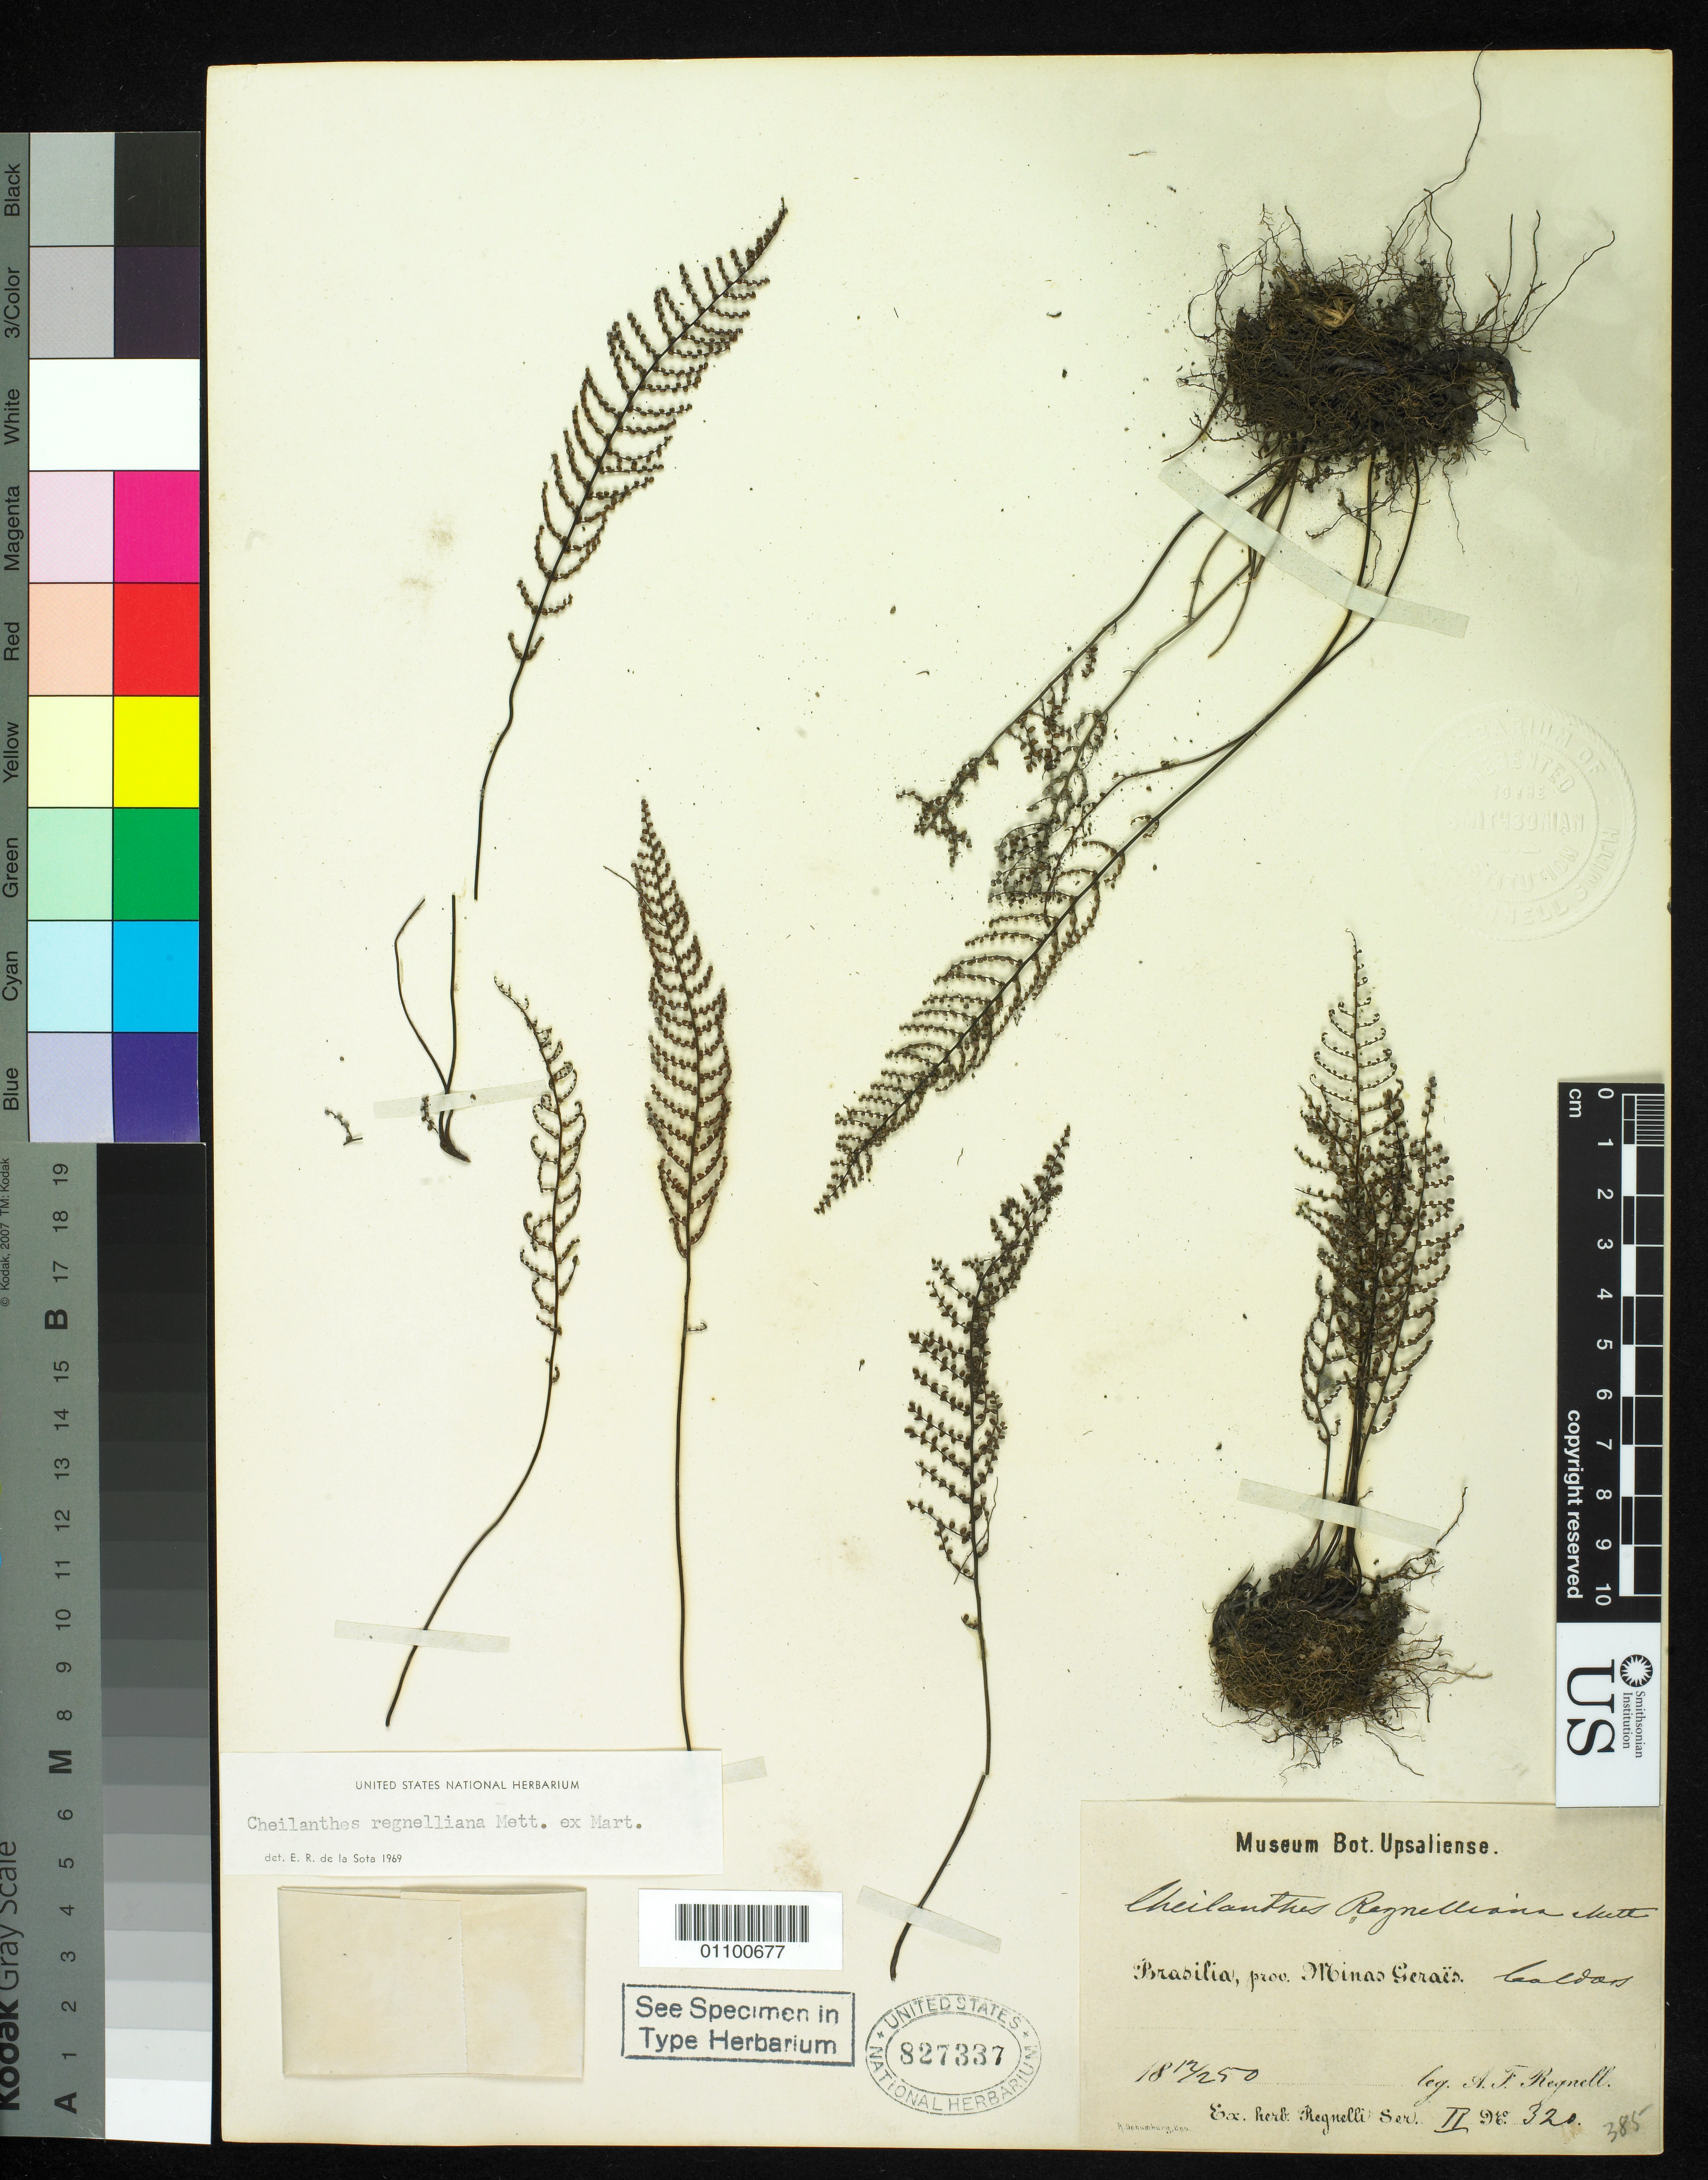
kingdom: Plantae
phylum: Tracheophyta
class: Polypodiopsida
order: Polypodiales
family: Pteridaceae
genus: Cheilanthes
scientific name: Cheilanthes regnelliana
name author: Mett. ex Mart.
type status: Isotype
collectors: A. F. Regnell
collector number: II320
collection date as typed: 12 Feb 1850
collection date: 1850-02-12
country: Brazil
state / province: Minas Gerais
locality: Caldas.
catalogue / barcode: US 827337